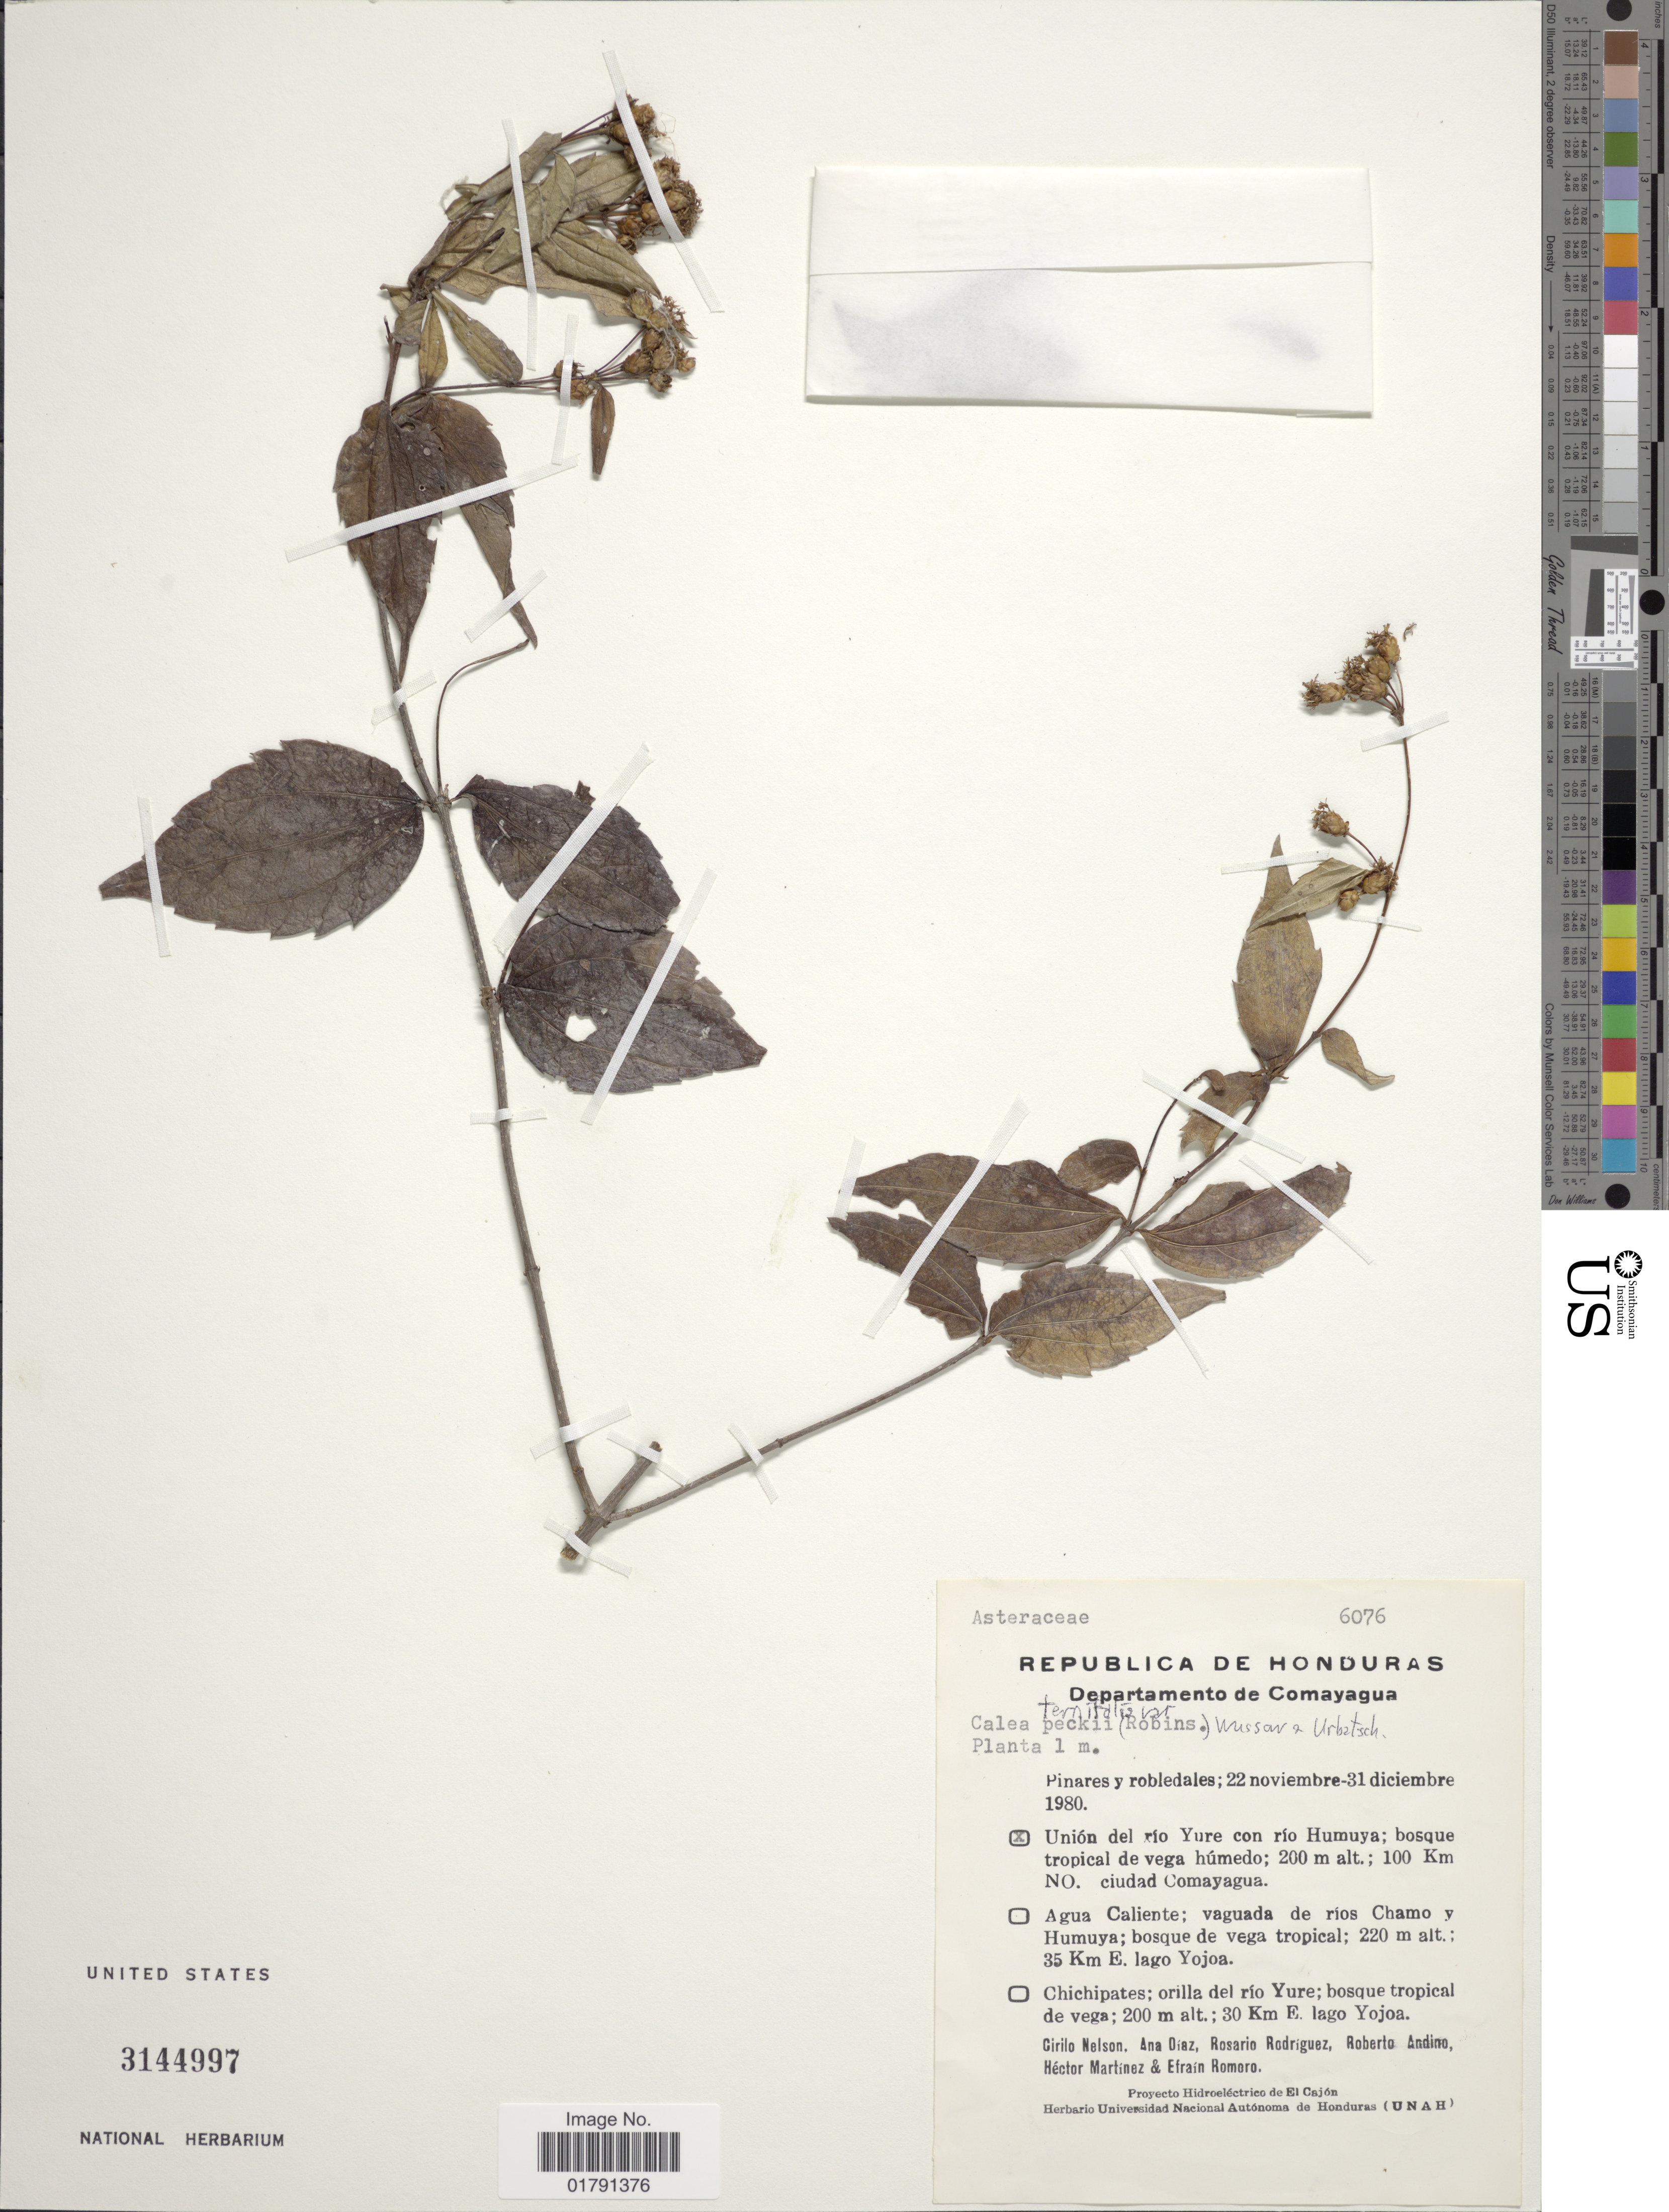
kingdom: Plantae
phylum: Tracheophyta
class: Magnoliopsida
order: Asterales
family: Asteraceae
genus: Calea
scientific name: Calea ternifolia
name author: Kunth in Humb. et al.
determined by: Bueno, Vinicius Resende, (ICN), Universidade Federal do Rio Grande do Sul (BRAZIL)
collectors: C. H. Nelson, A. Díaz, R. Rodriguez, R. Andino & et al.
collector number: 6076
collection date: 1980-11-22/1980-12-31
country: Honduras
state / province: Comayagua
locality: Republica de Honduras, Union del rio Yure con rio Humuya, 100 km NO ciudad Comayagua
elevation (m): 200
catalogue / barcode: US 3144997